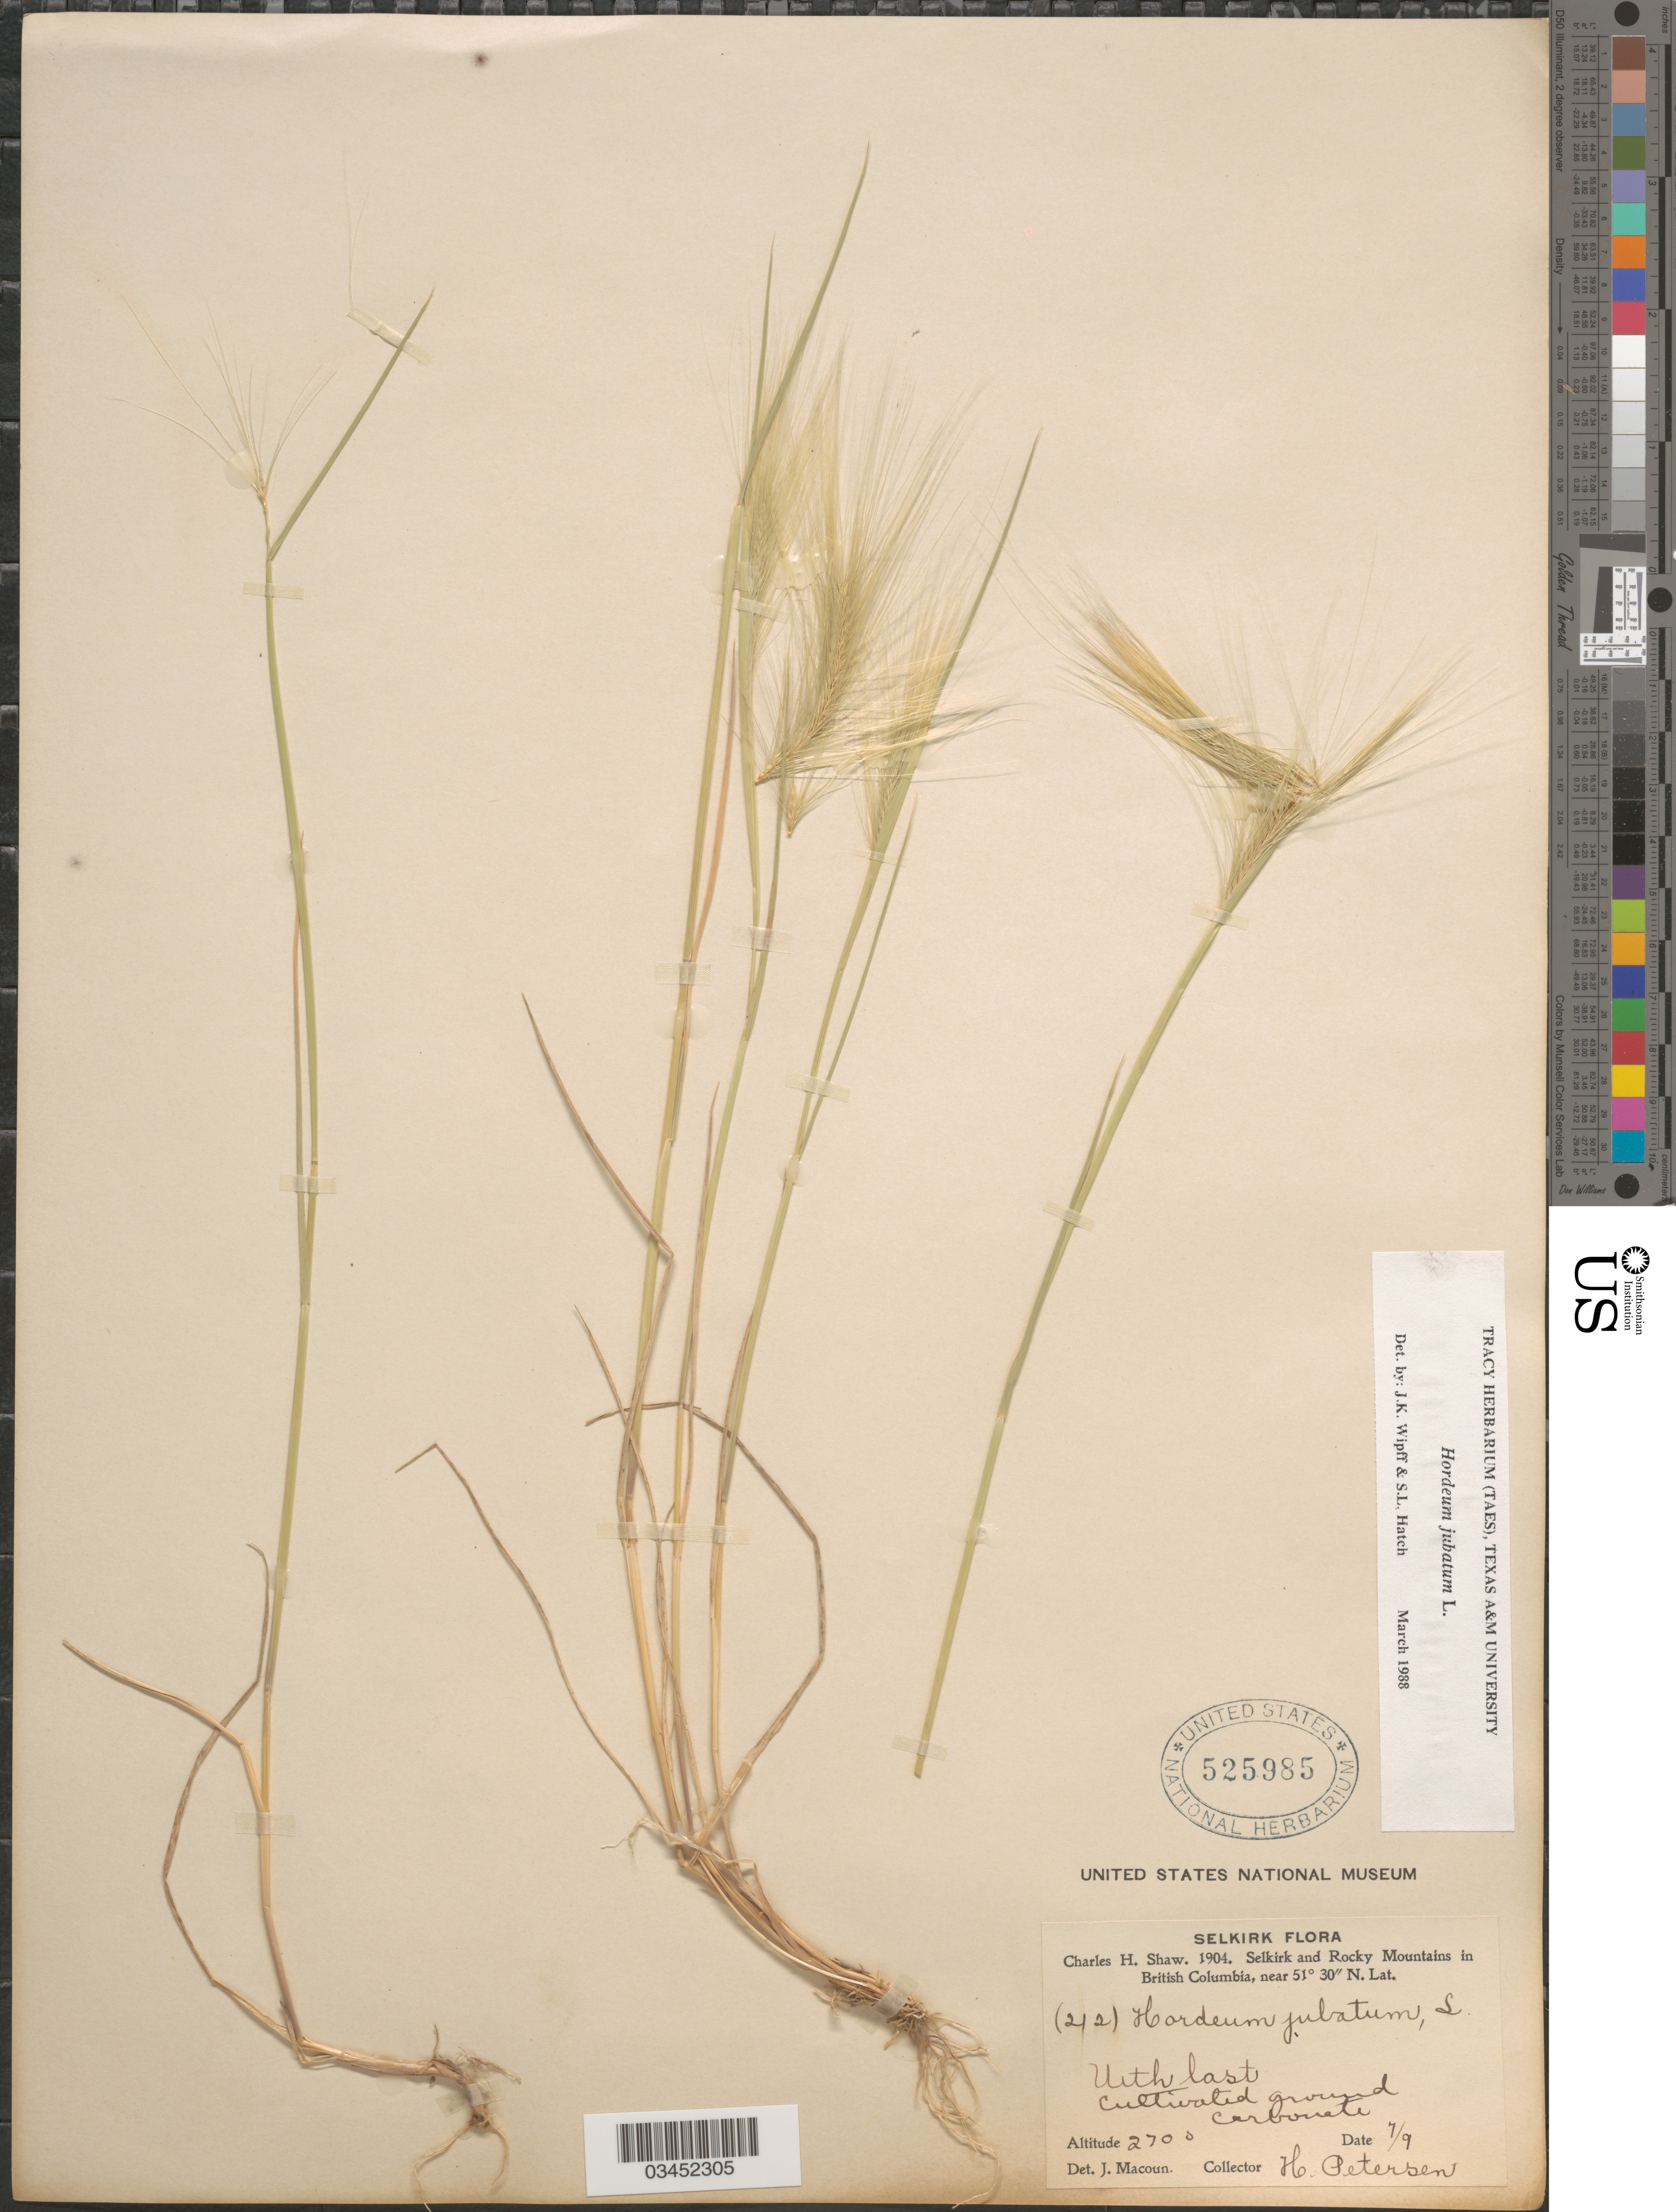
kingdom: Plantae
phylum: Tracheophyta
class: Liliopsida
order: Poales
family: Poaceae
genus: Hordeum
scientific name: Hordeum jubatum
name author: L.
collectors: H. Petersen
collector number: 212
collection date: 1904-09-07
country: Canada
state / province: British Columbia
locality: Selkirk. Selkirk and Rocky Mountains. Carbonate.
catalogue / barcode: US 525985